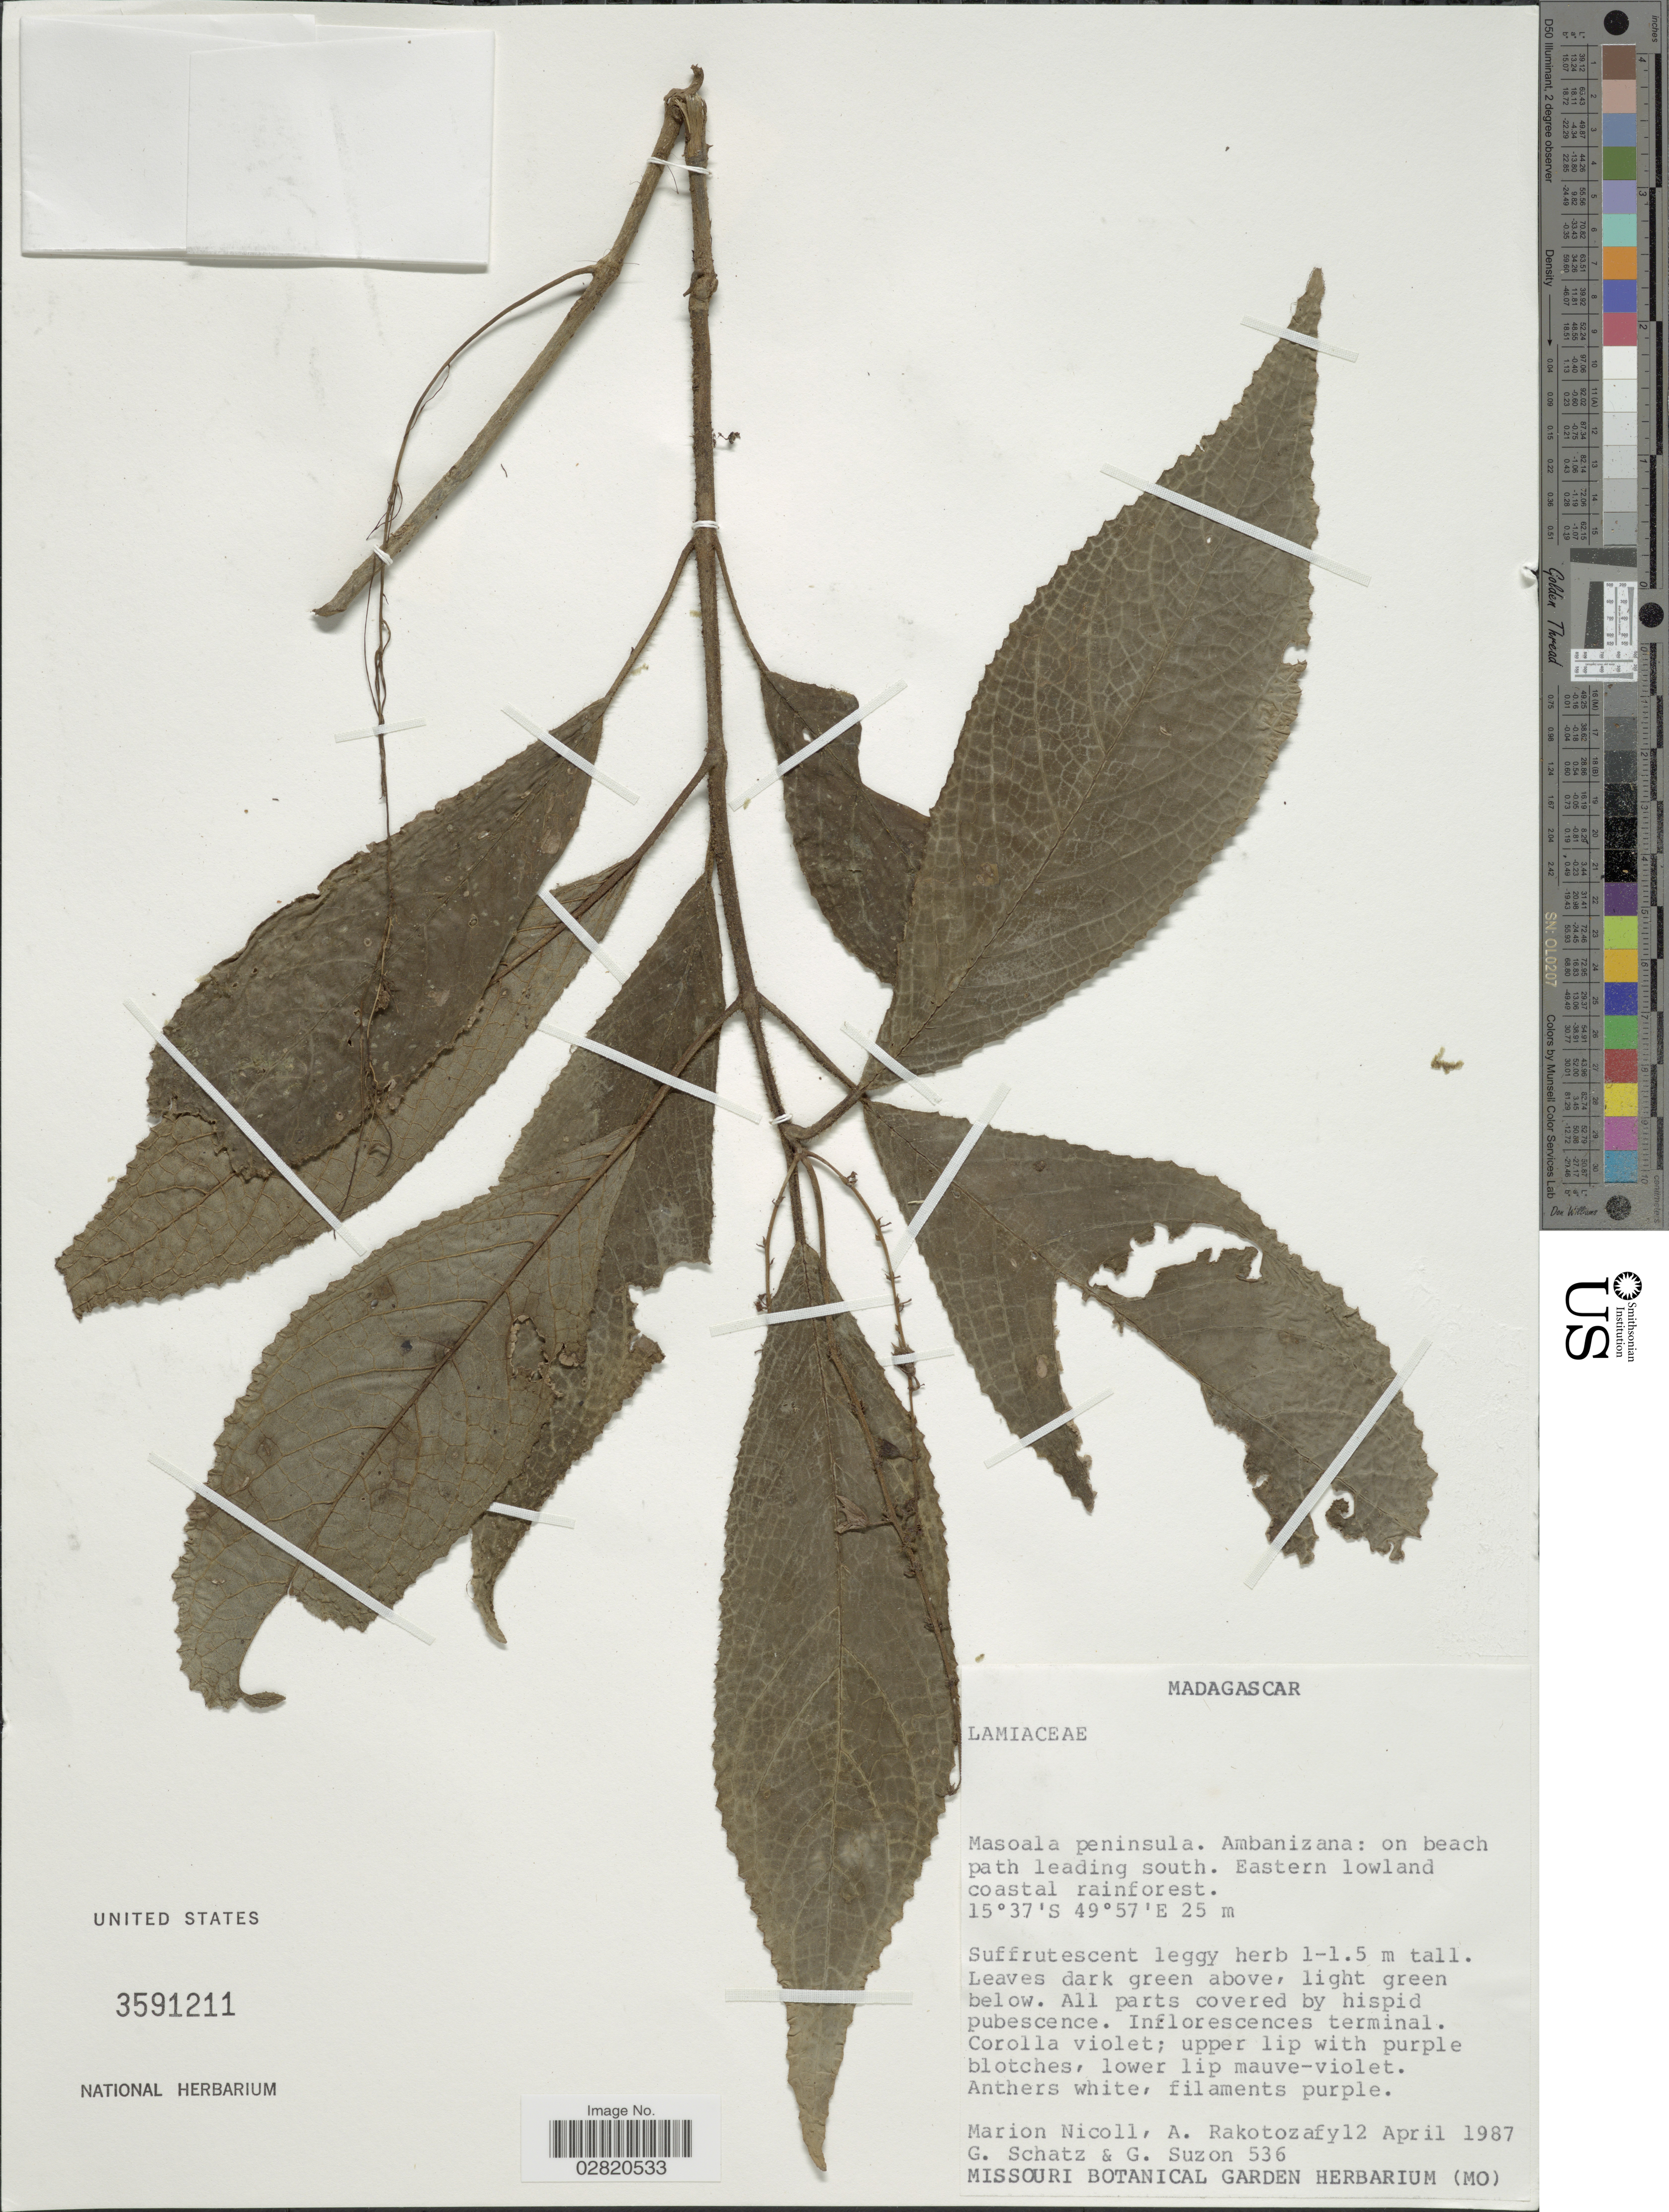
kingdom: Plantae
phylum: Tracheophyta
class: Magnoliopsida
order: Lamiales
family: Lamiaceae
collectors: M. F. Nicoll, A. Rakotozafy, G. C. Schatz & G. Suzon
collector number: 536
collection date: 1987-04-12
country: Madagascar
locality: Masoala peninsula. Ambanizana: on beach path leading south. Eastern lowland coastal rainforest.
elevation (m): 25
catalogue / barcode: US 3591211